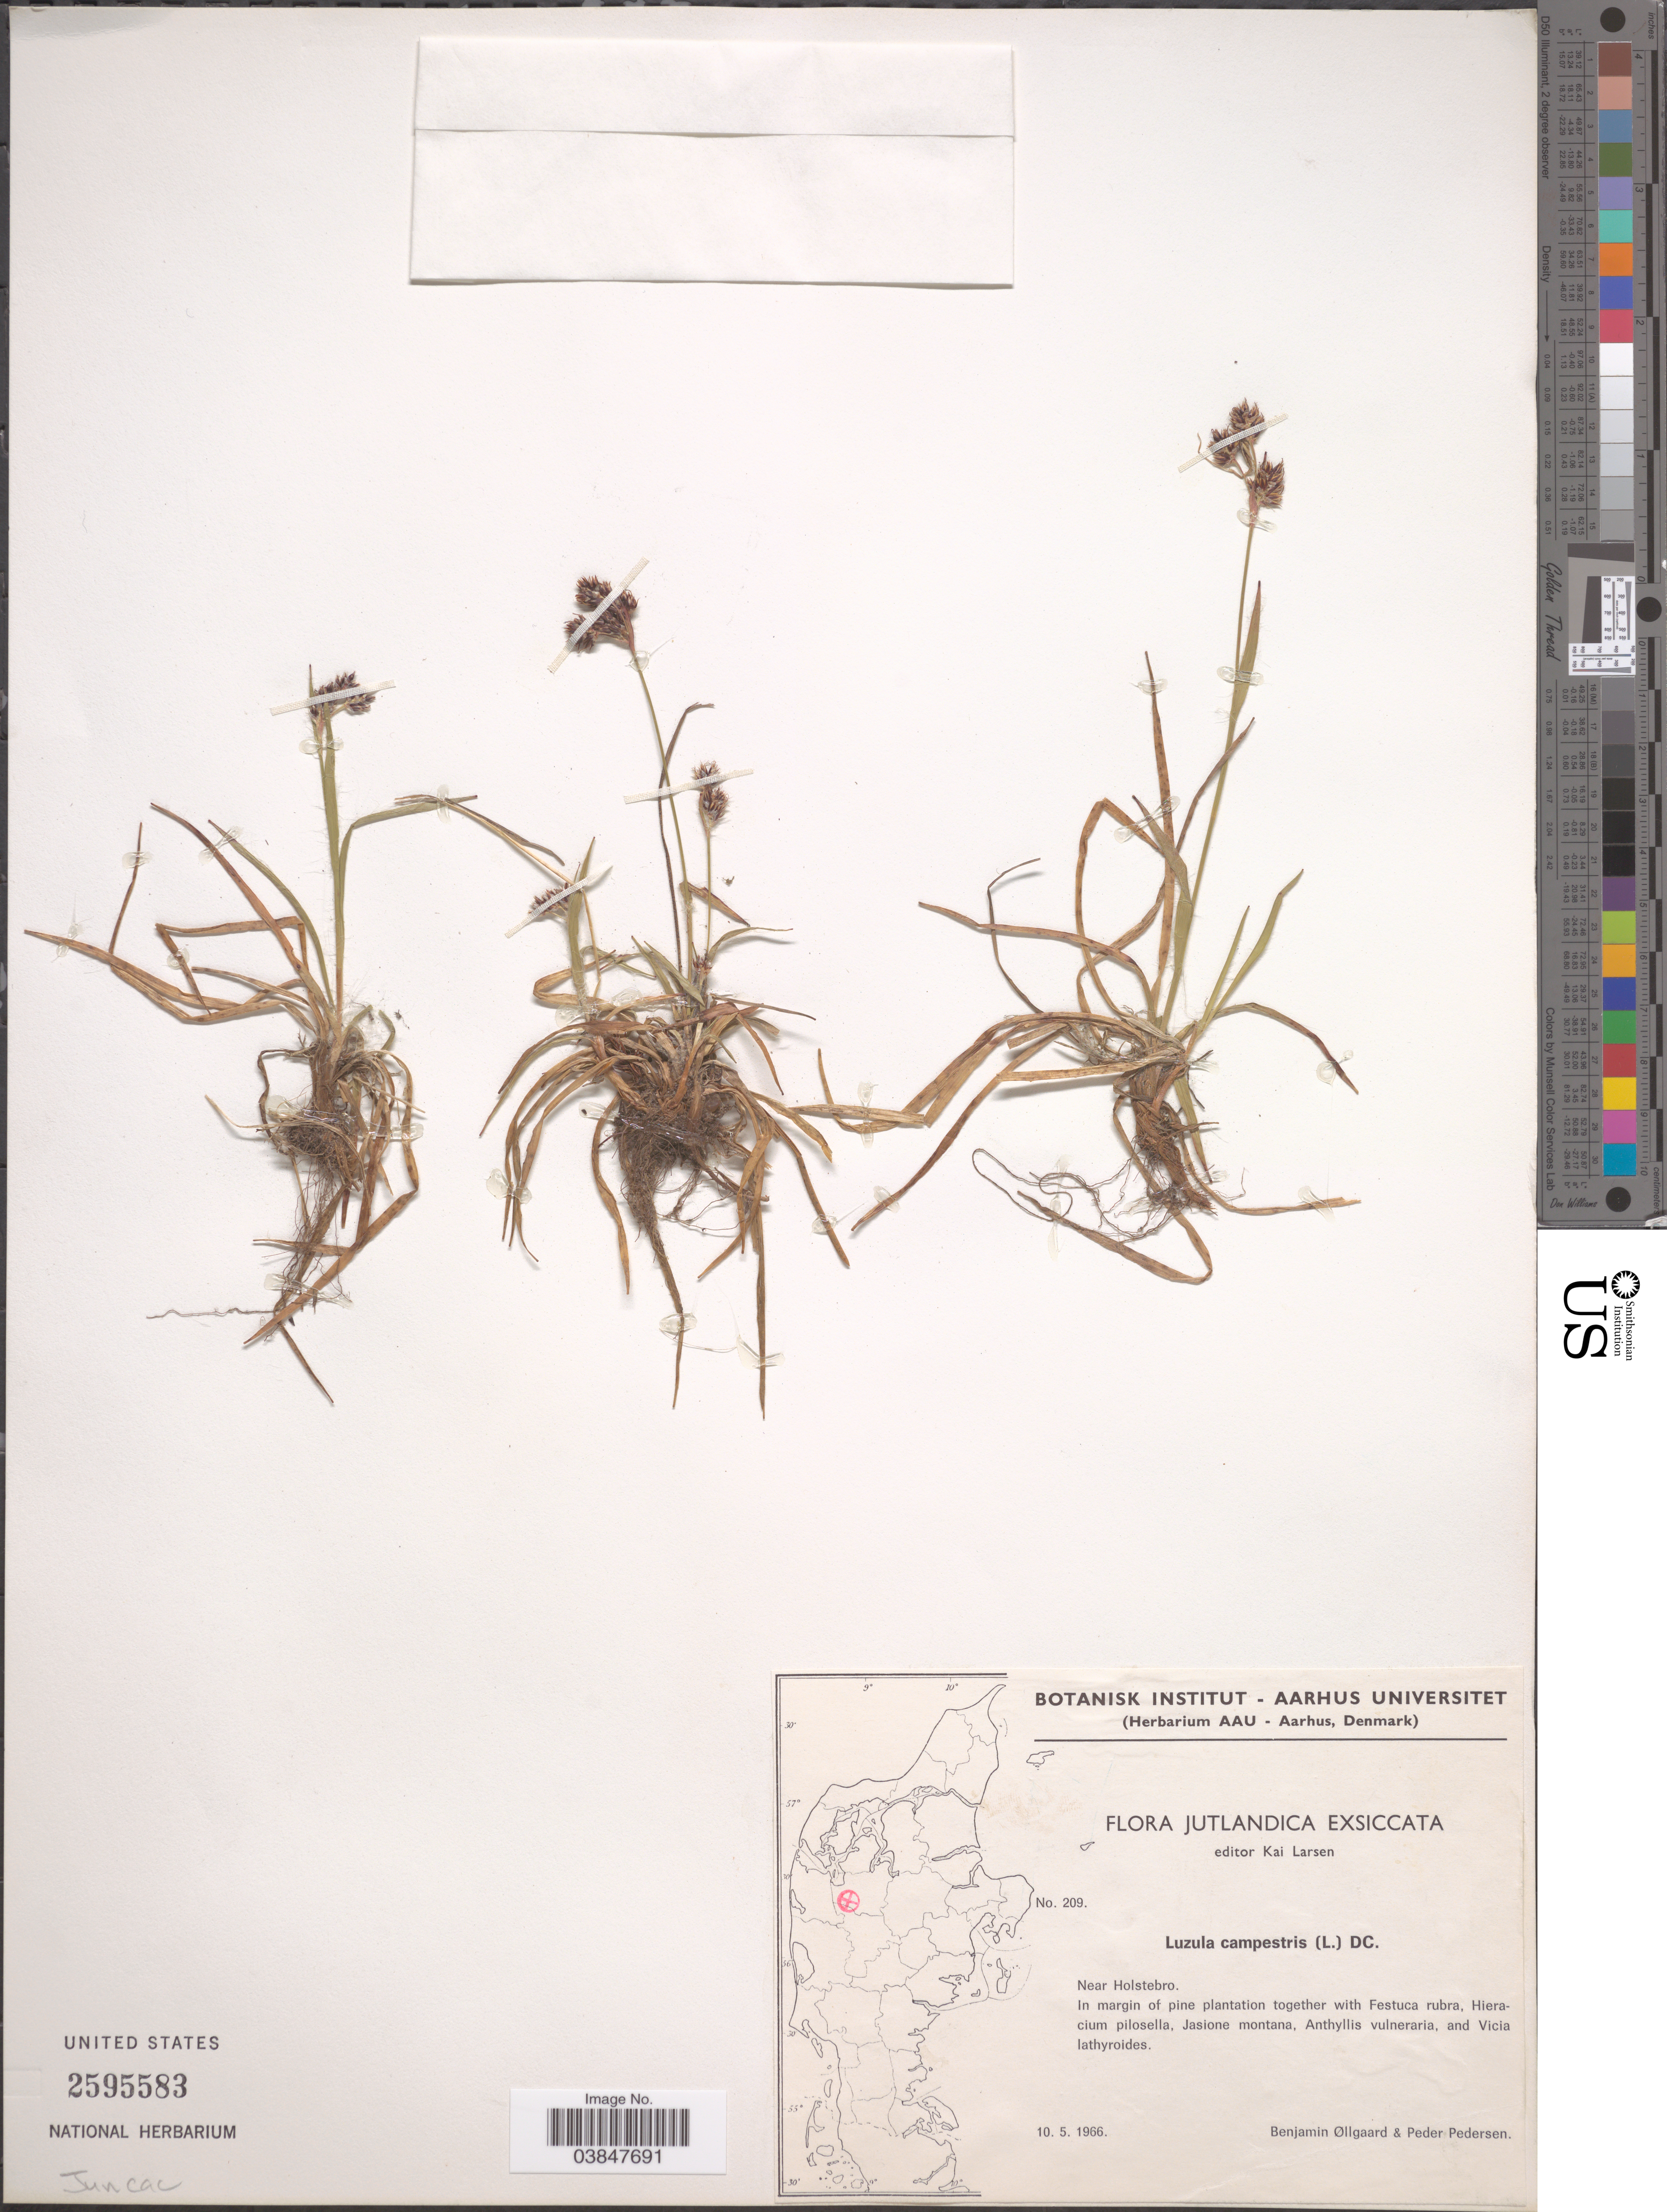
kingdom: Plantae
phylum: Tracheophyta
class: Liliopsida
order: Poales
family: Juncaceae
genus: Luzula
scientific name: Luzula campestris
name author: (L.) DC.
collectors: B. Øllgaard & P. Pederson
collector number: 209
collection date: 1966-05-10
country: Denmark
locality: Jutlandica. Near Holstebro.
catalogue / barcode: US 2595583